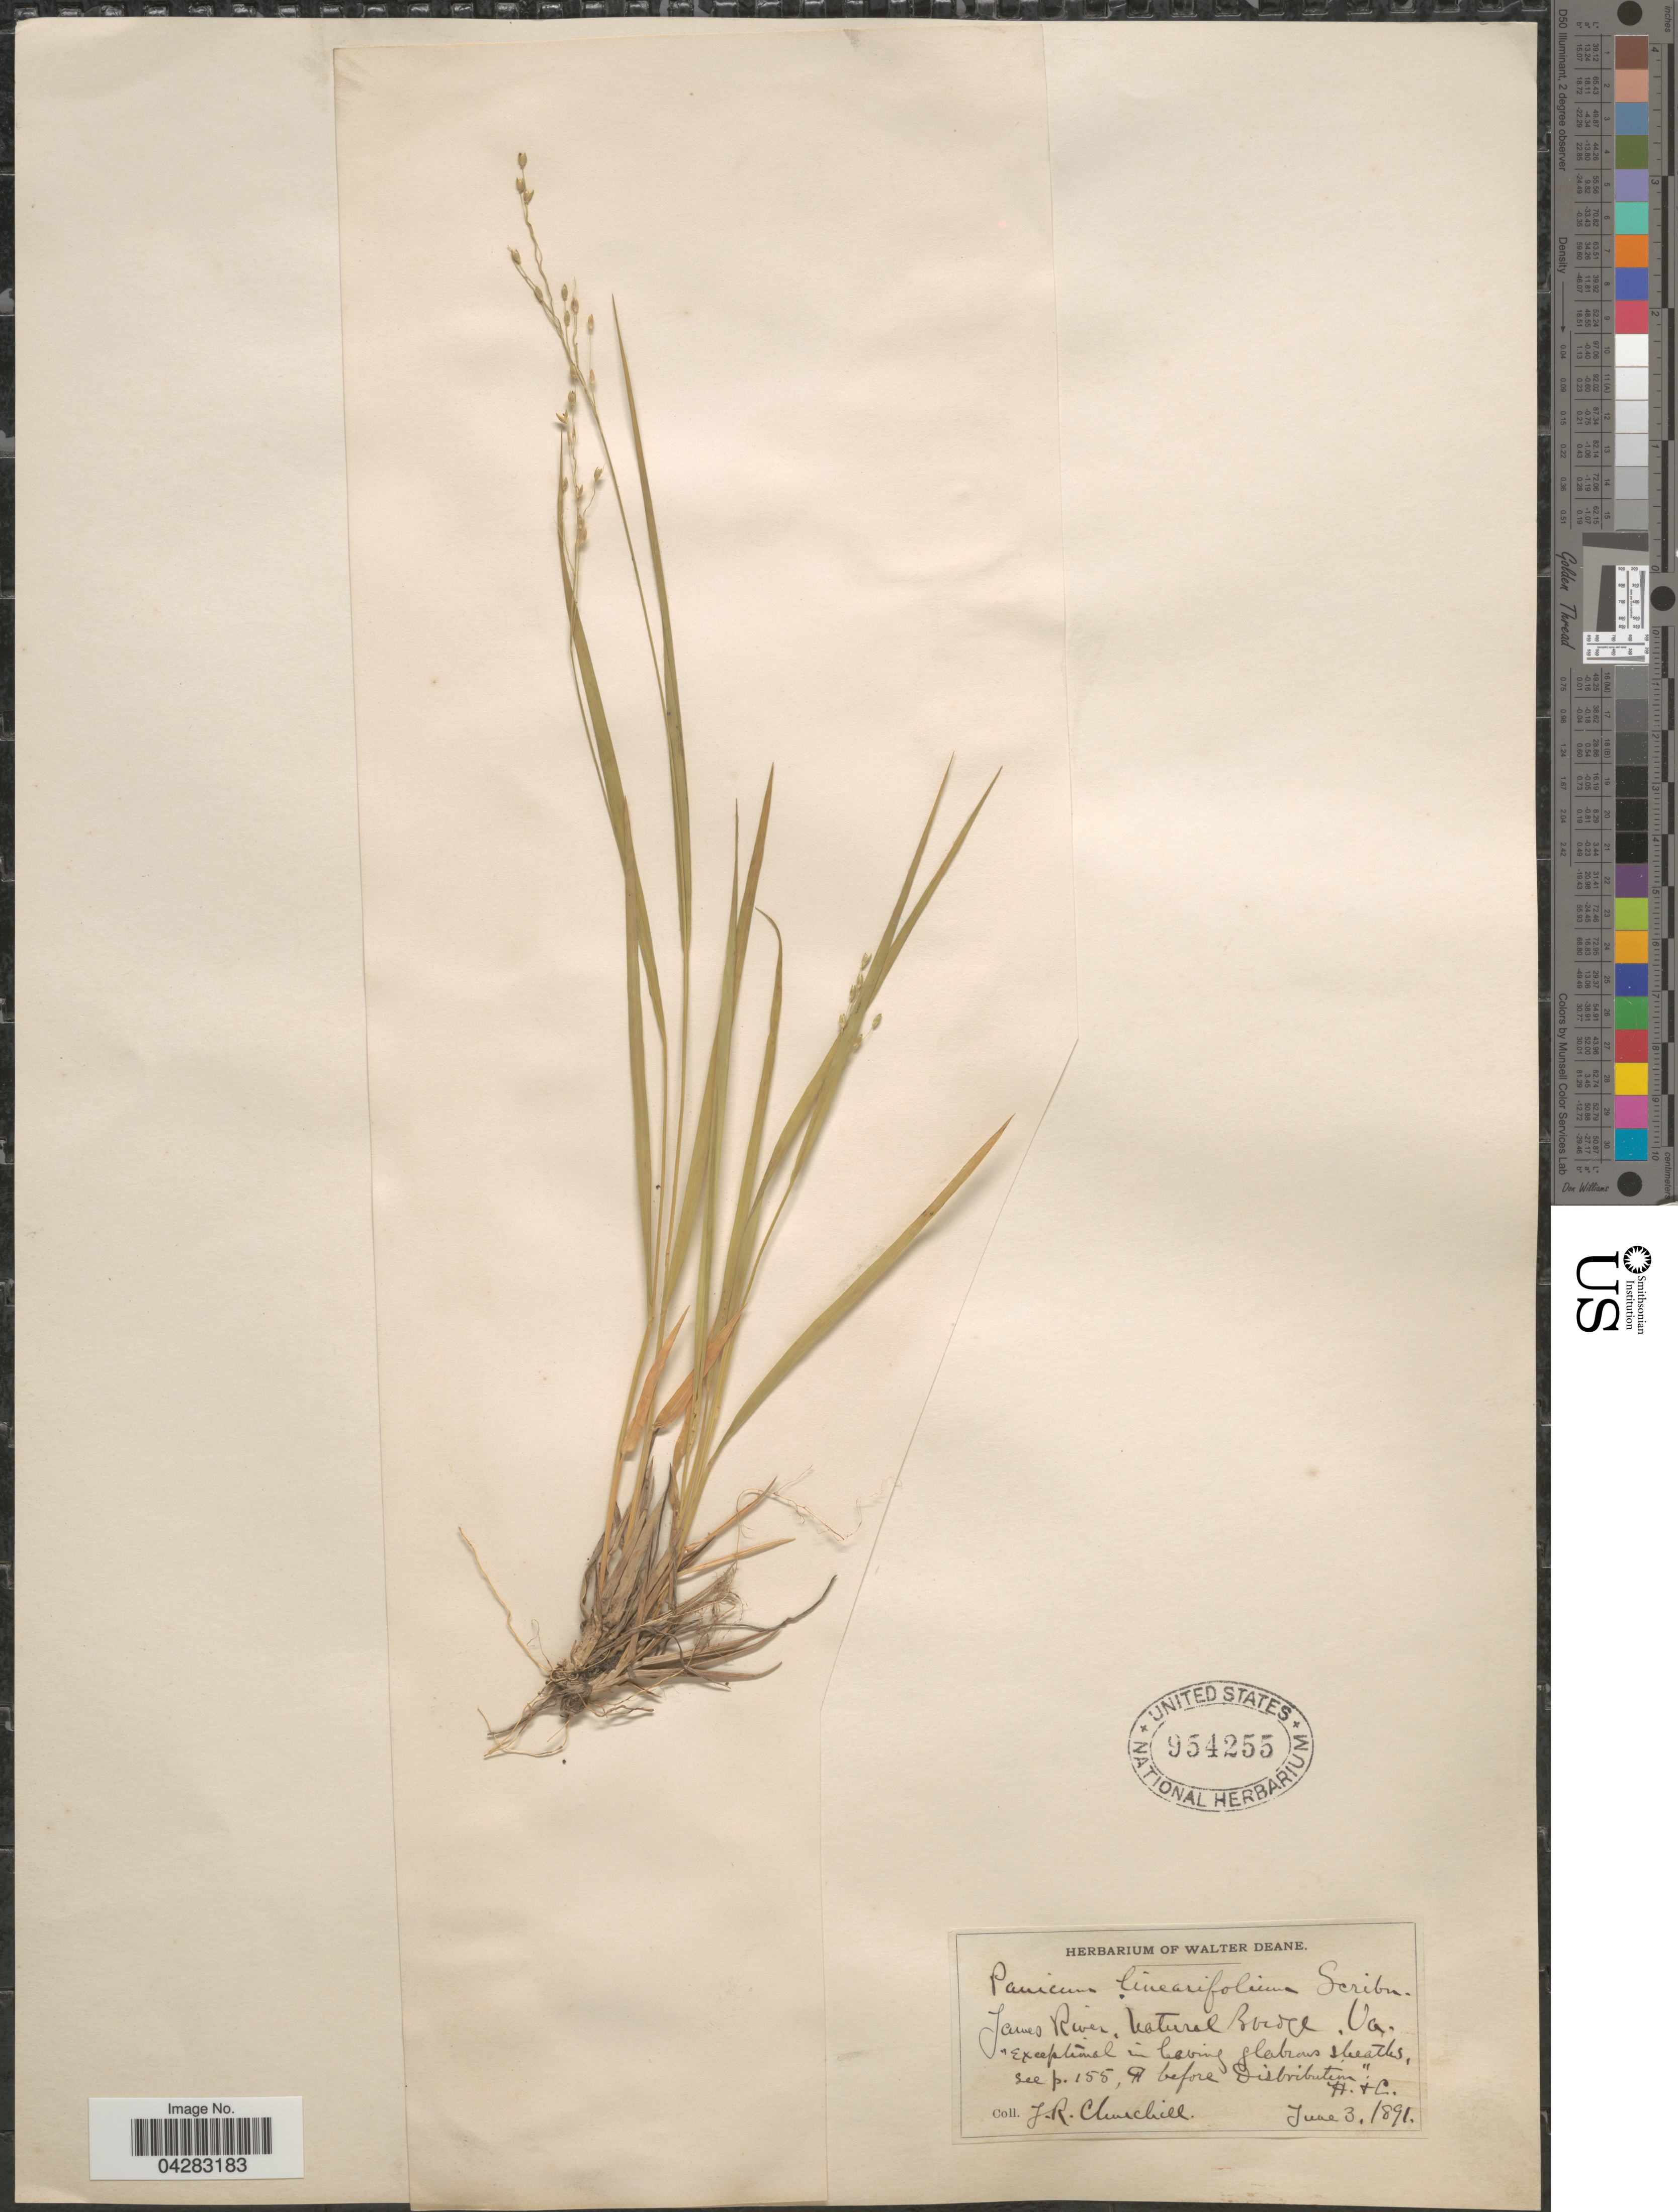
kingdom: Plantae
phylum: Tracheophyta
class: Liliopsida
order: Poales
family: Poaceae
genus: Dichanthelium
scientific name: Dichanthelium linearifolium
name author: (Scribn.) Gould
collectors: J. Churchill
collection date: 1891-06-03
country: United States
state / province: Virginia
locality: James River, Natural Bridge.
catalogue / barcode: US 954255